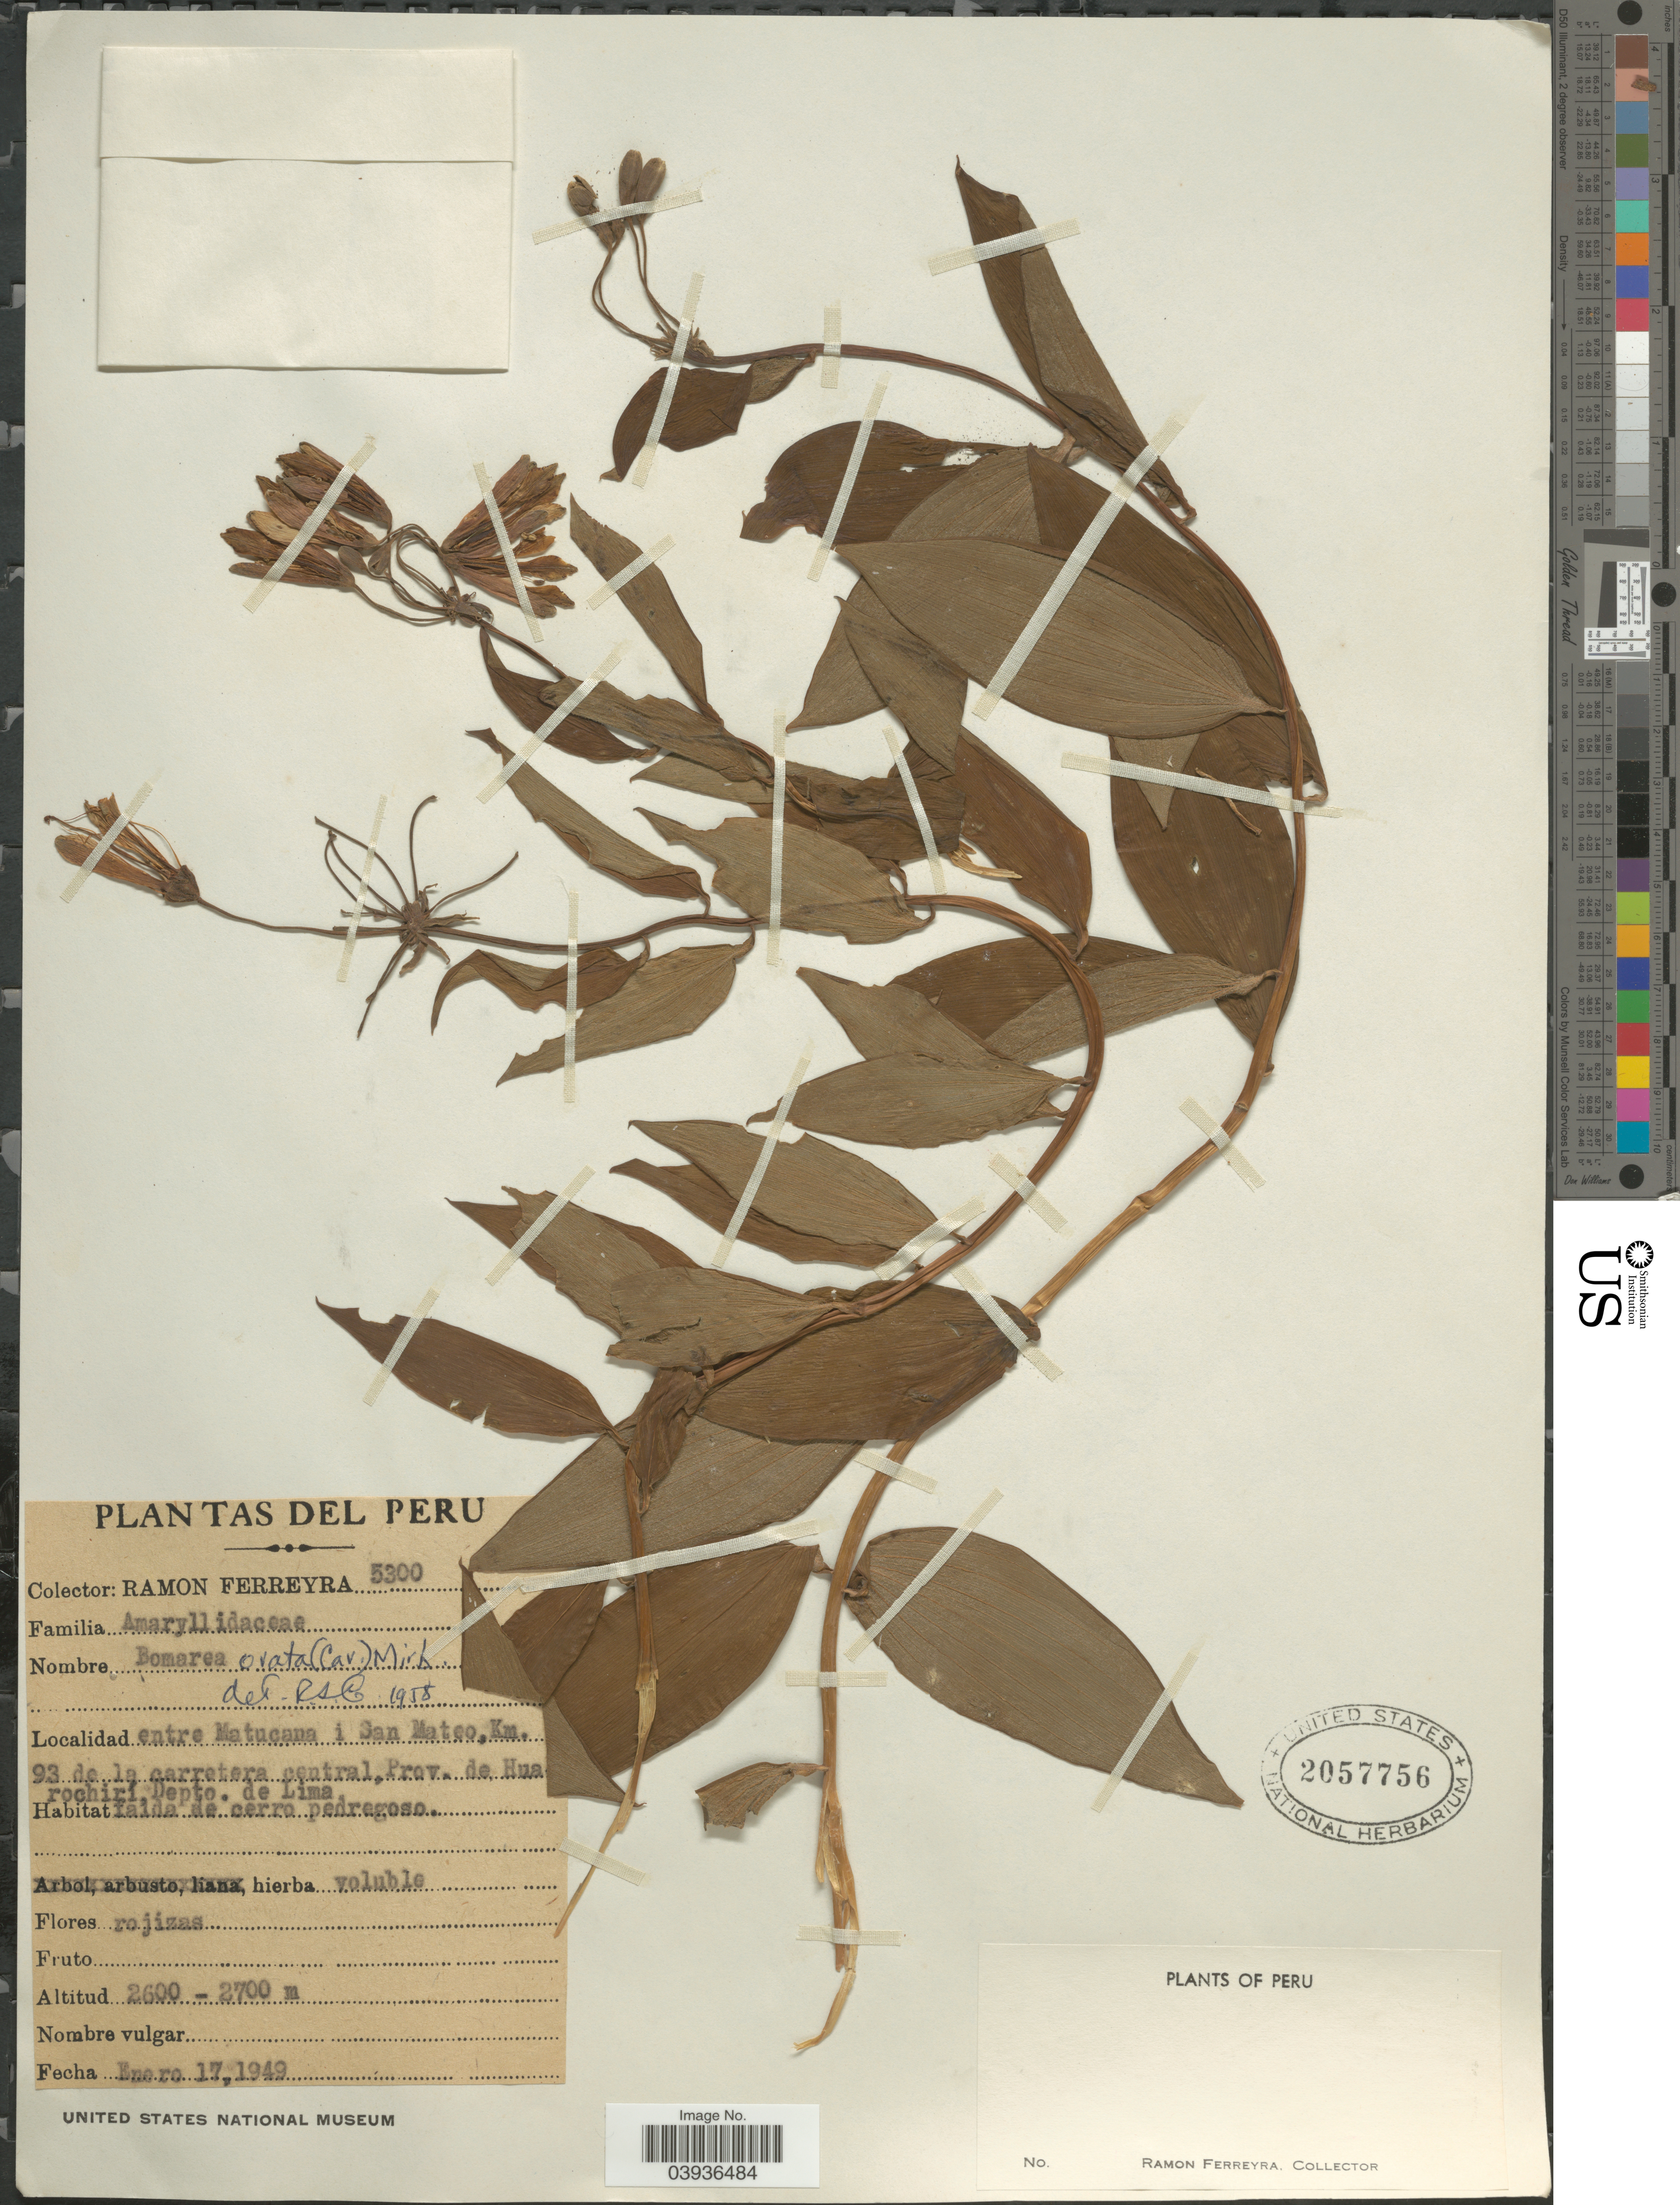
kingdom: Plantae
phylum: Tracheophyta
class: Liliopsida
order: Liliales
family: Alstroemeriaceae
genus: Bomarea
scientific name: Bomarea ovata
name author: (Cav.) Mirb.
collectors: R. A. Ferreyra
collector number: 5300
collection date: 1949-01-17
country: Peru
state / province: Lima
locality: Entre Matucana i San Mateo, Km 93 de la carretera central, Prov. de Huarochirí, Depto. de Lima.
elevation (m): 2600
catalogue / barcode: US 2057756